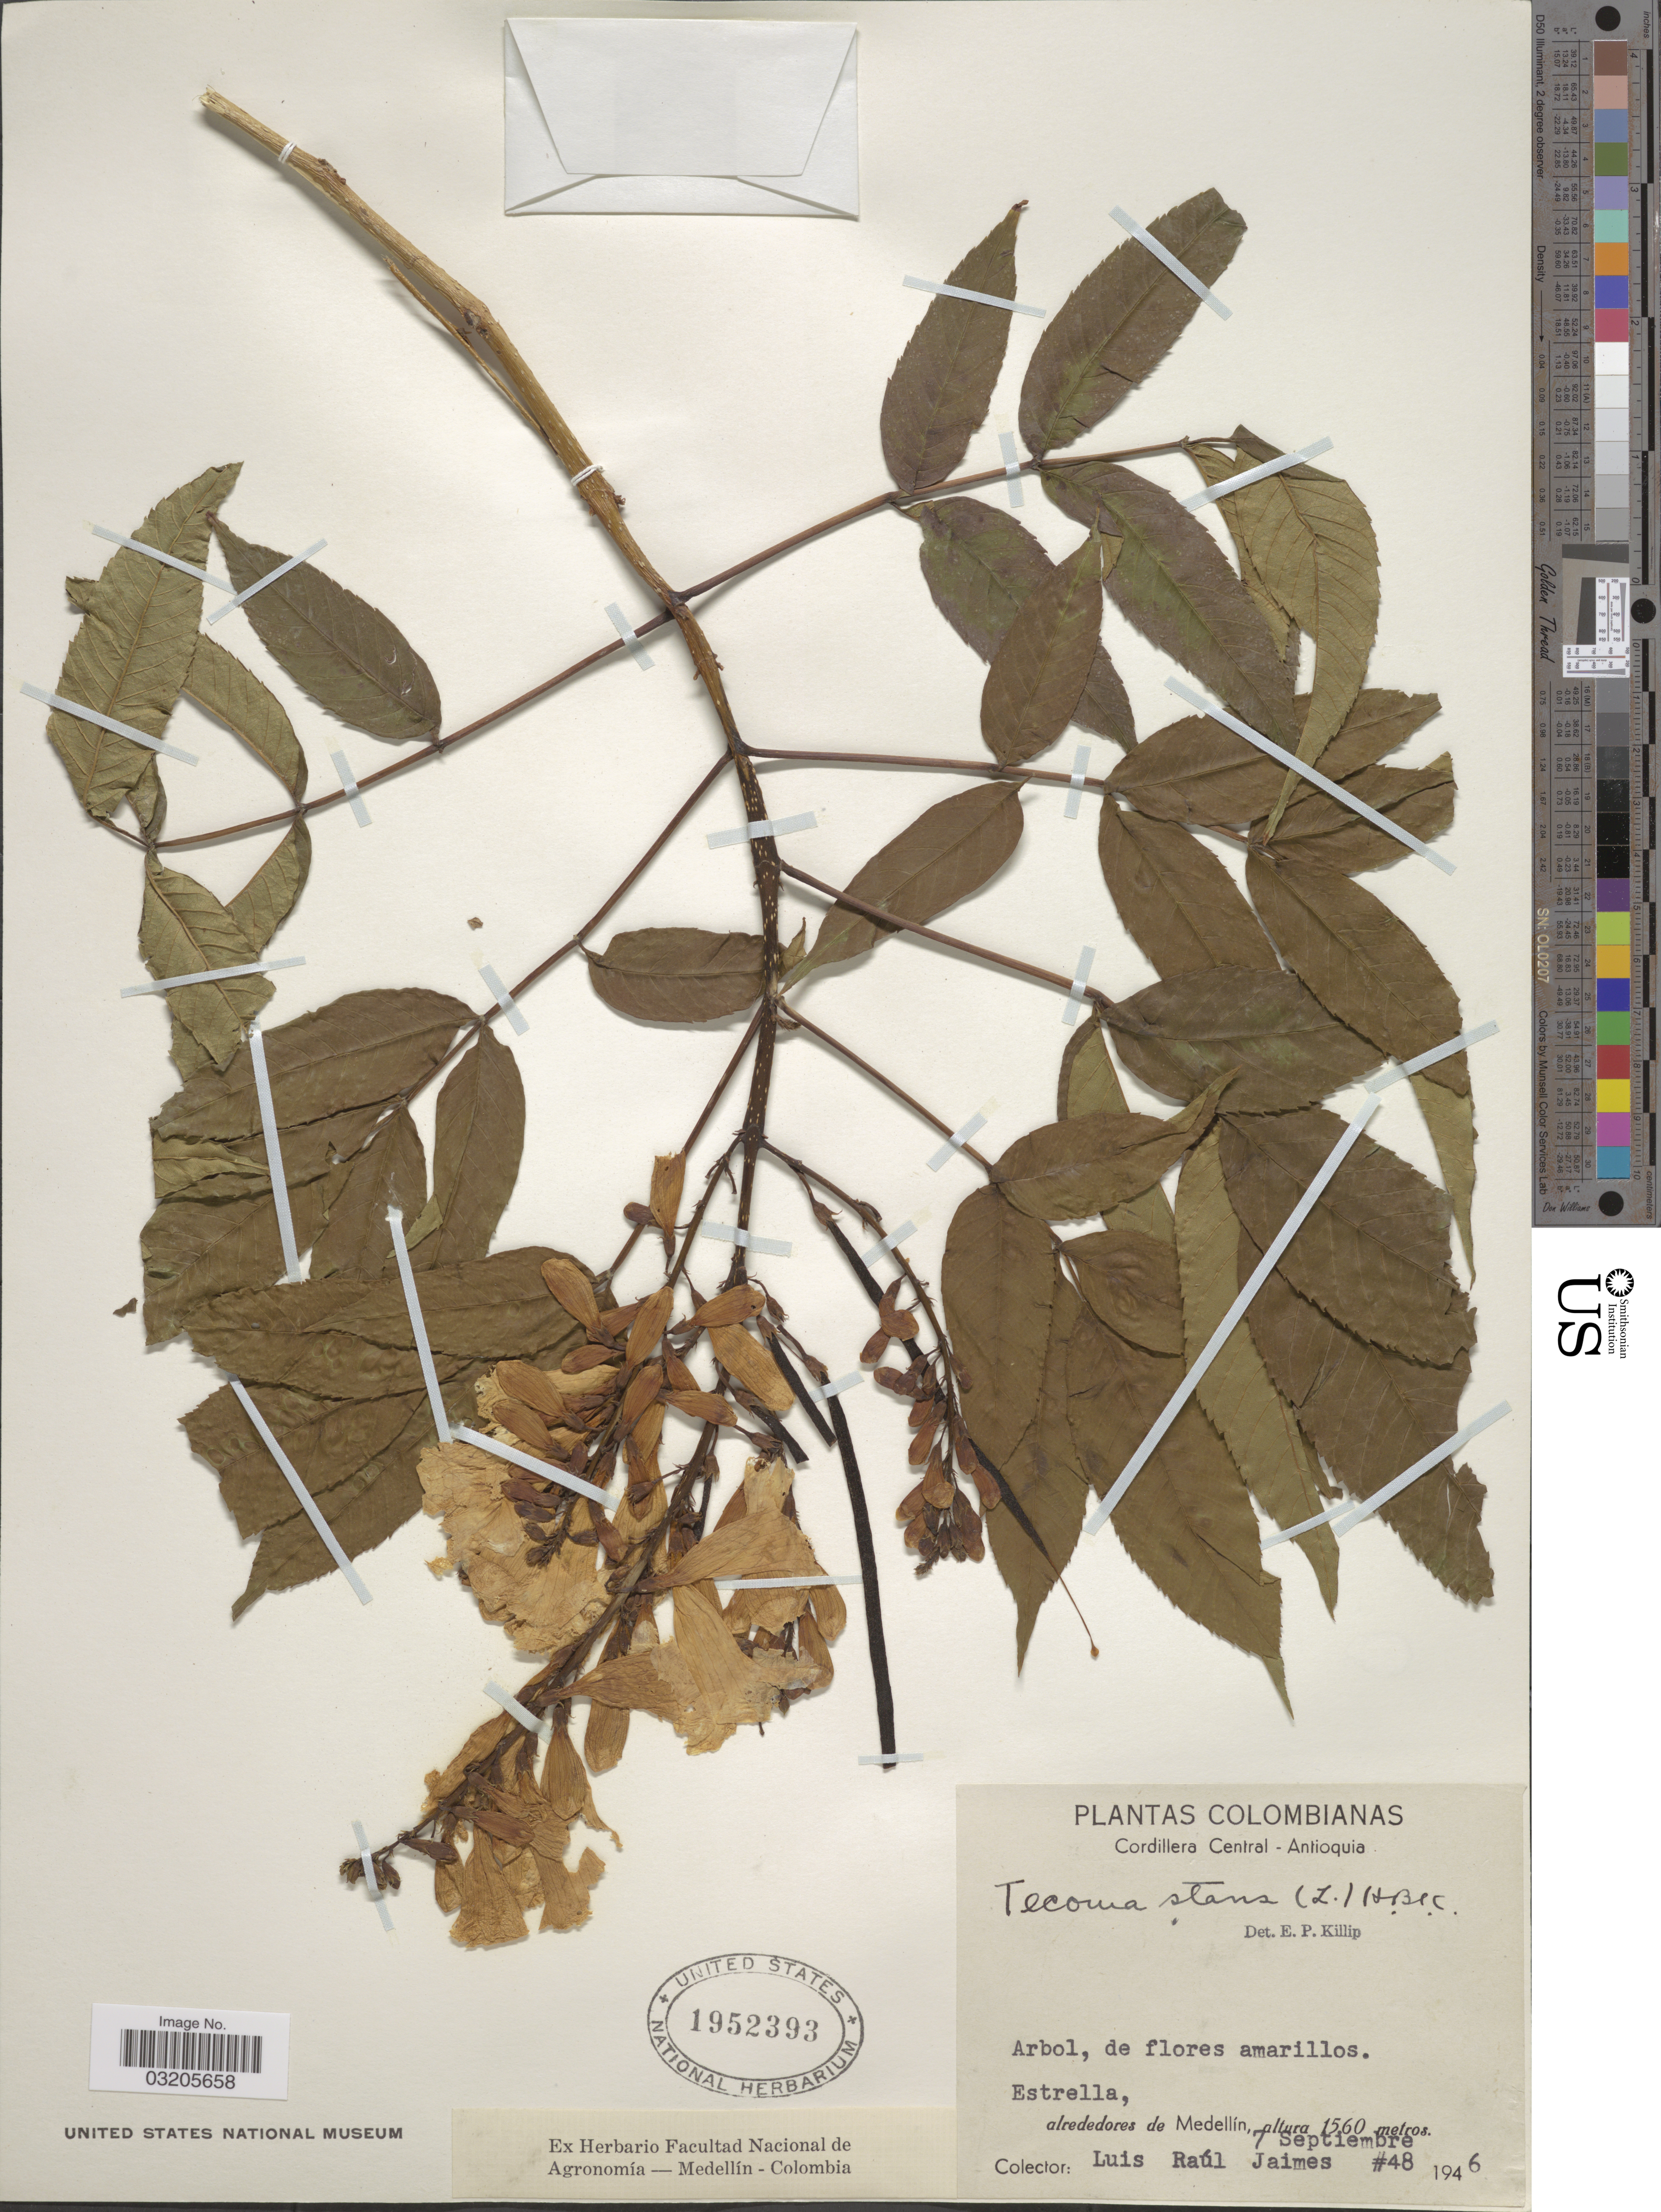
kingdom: Plantae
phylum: Tracheophyta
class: Magnoliopsida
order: Lamiales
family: Bignoniaceae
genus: Tecoma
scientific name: Tecoma stans var. stans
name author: (L.) Juss. ex Kunth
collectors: L. R. Jaimes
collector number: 48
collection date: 1946-09-07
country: Colombia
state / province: Antioquia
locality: Cordillera Central. Estrella, alrededores de Medellín.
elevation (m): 1560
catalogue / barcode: US 1952393